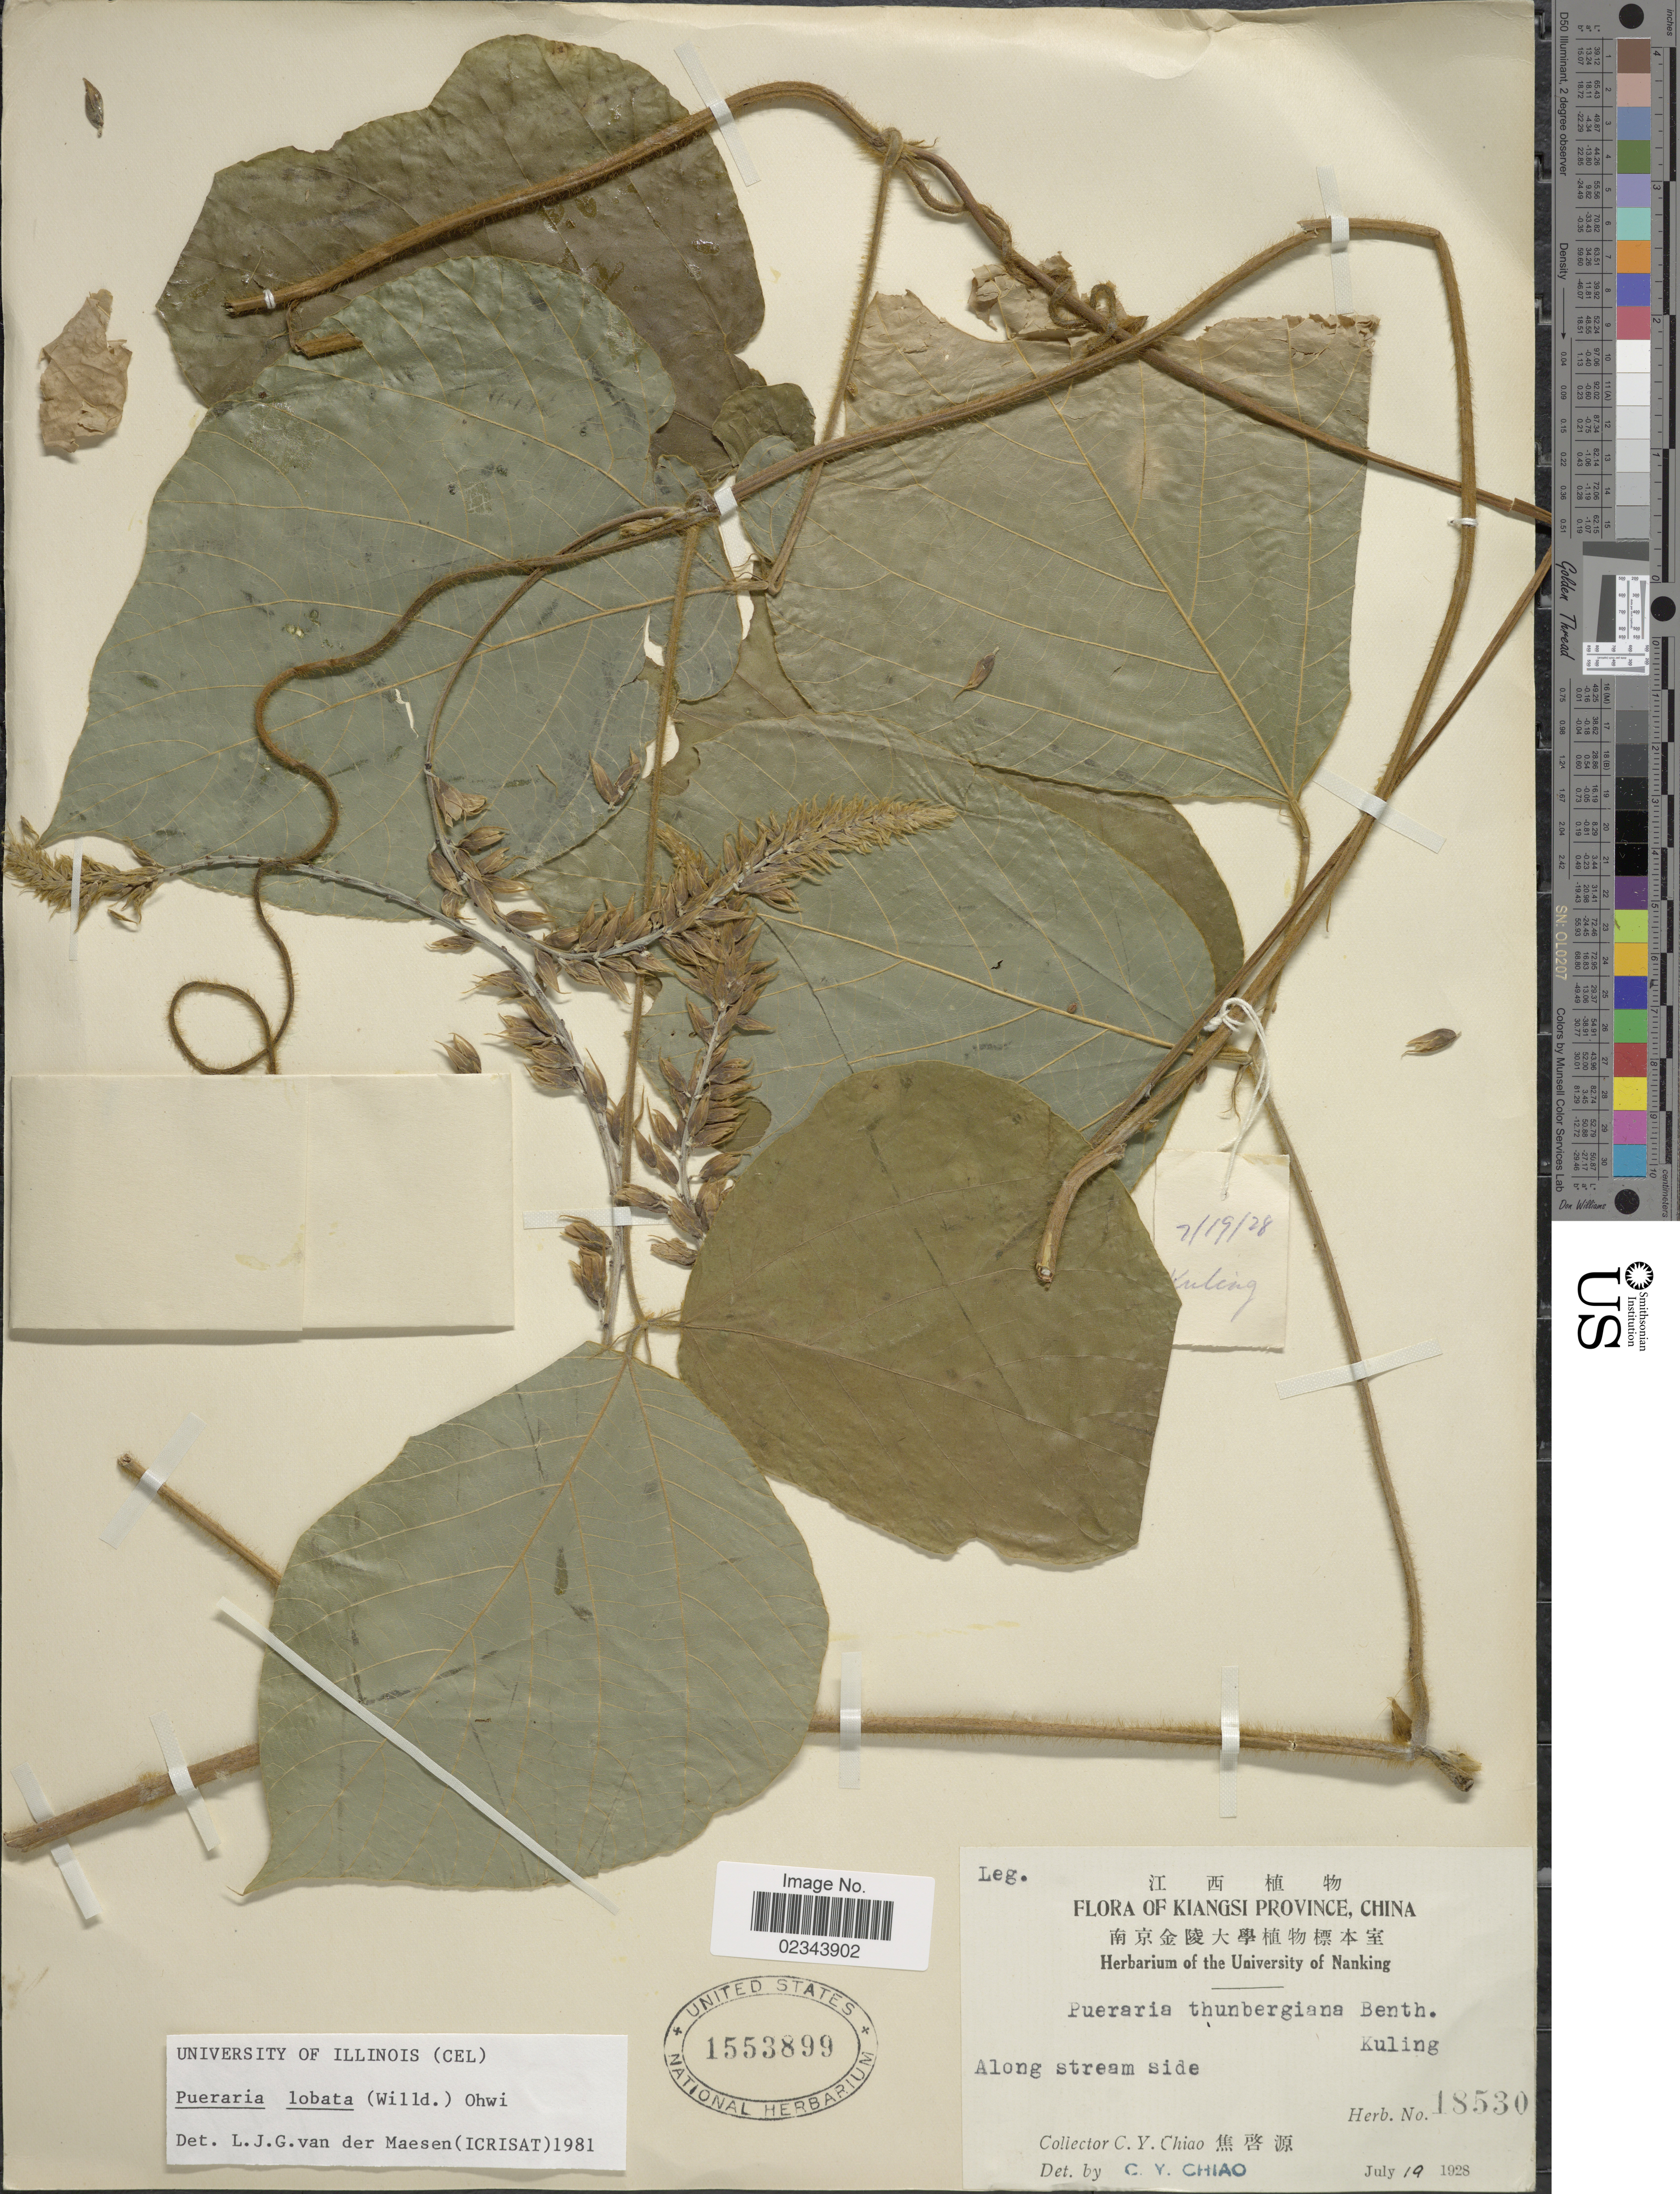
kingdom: Plantae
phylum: Tracheophyta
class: Magnoliopsida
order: Fabales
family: Fabaceae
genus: Pueraria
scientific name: Pueraria lobata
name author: (Willd.) Ohwi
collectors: C. Y. Chiao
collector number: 18530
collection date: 1928-07-19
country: China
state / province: Jiangxi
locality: Kiangsi Province, Kuling. Along stream side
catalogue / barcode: US 1553899